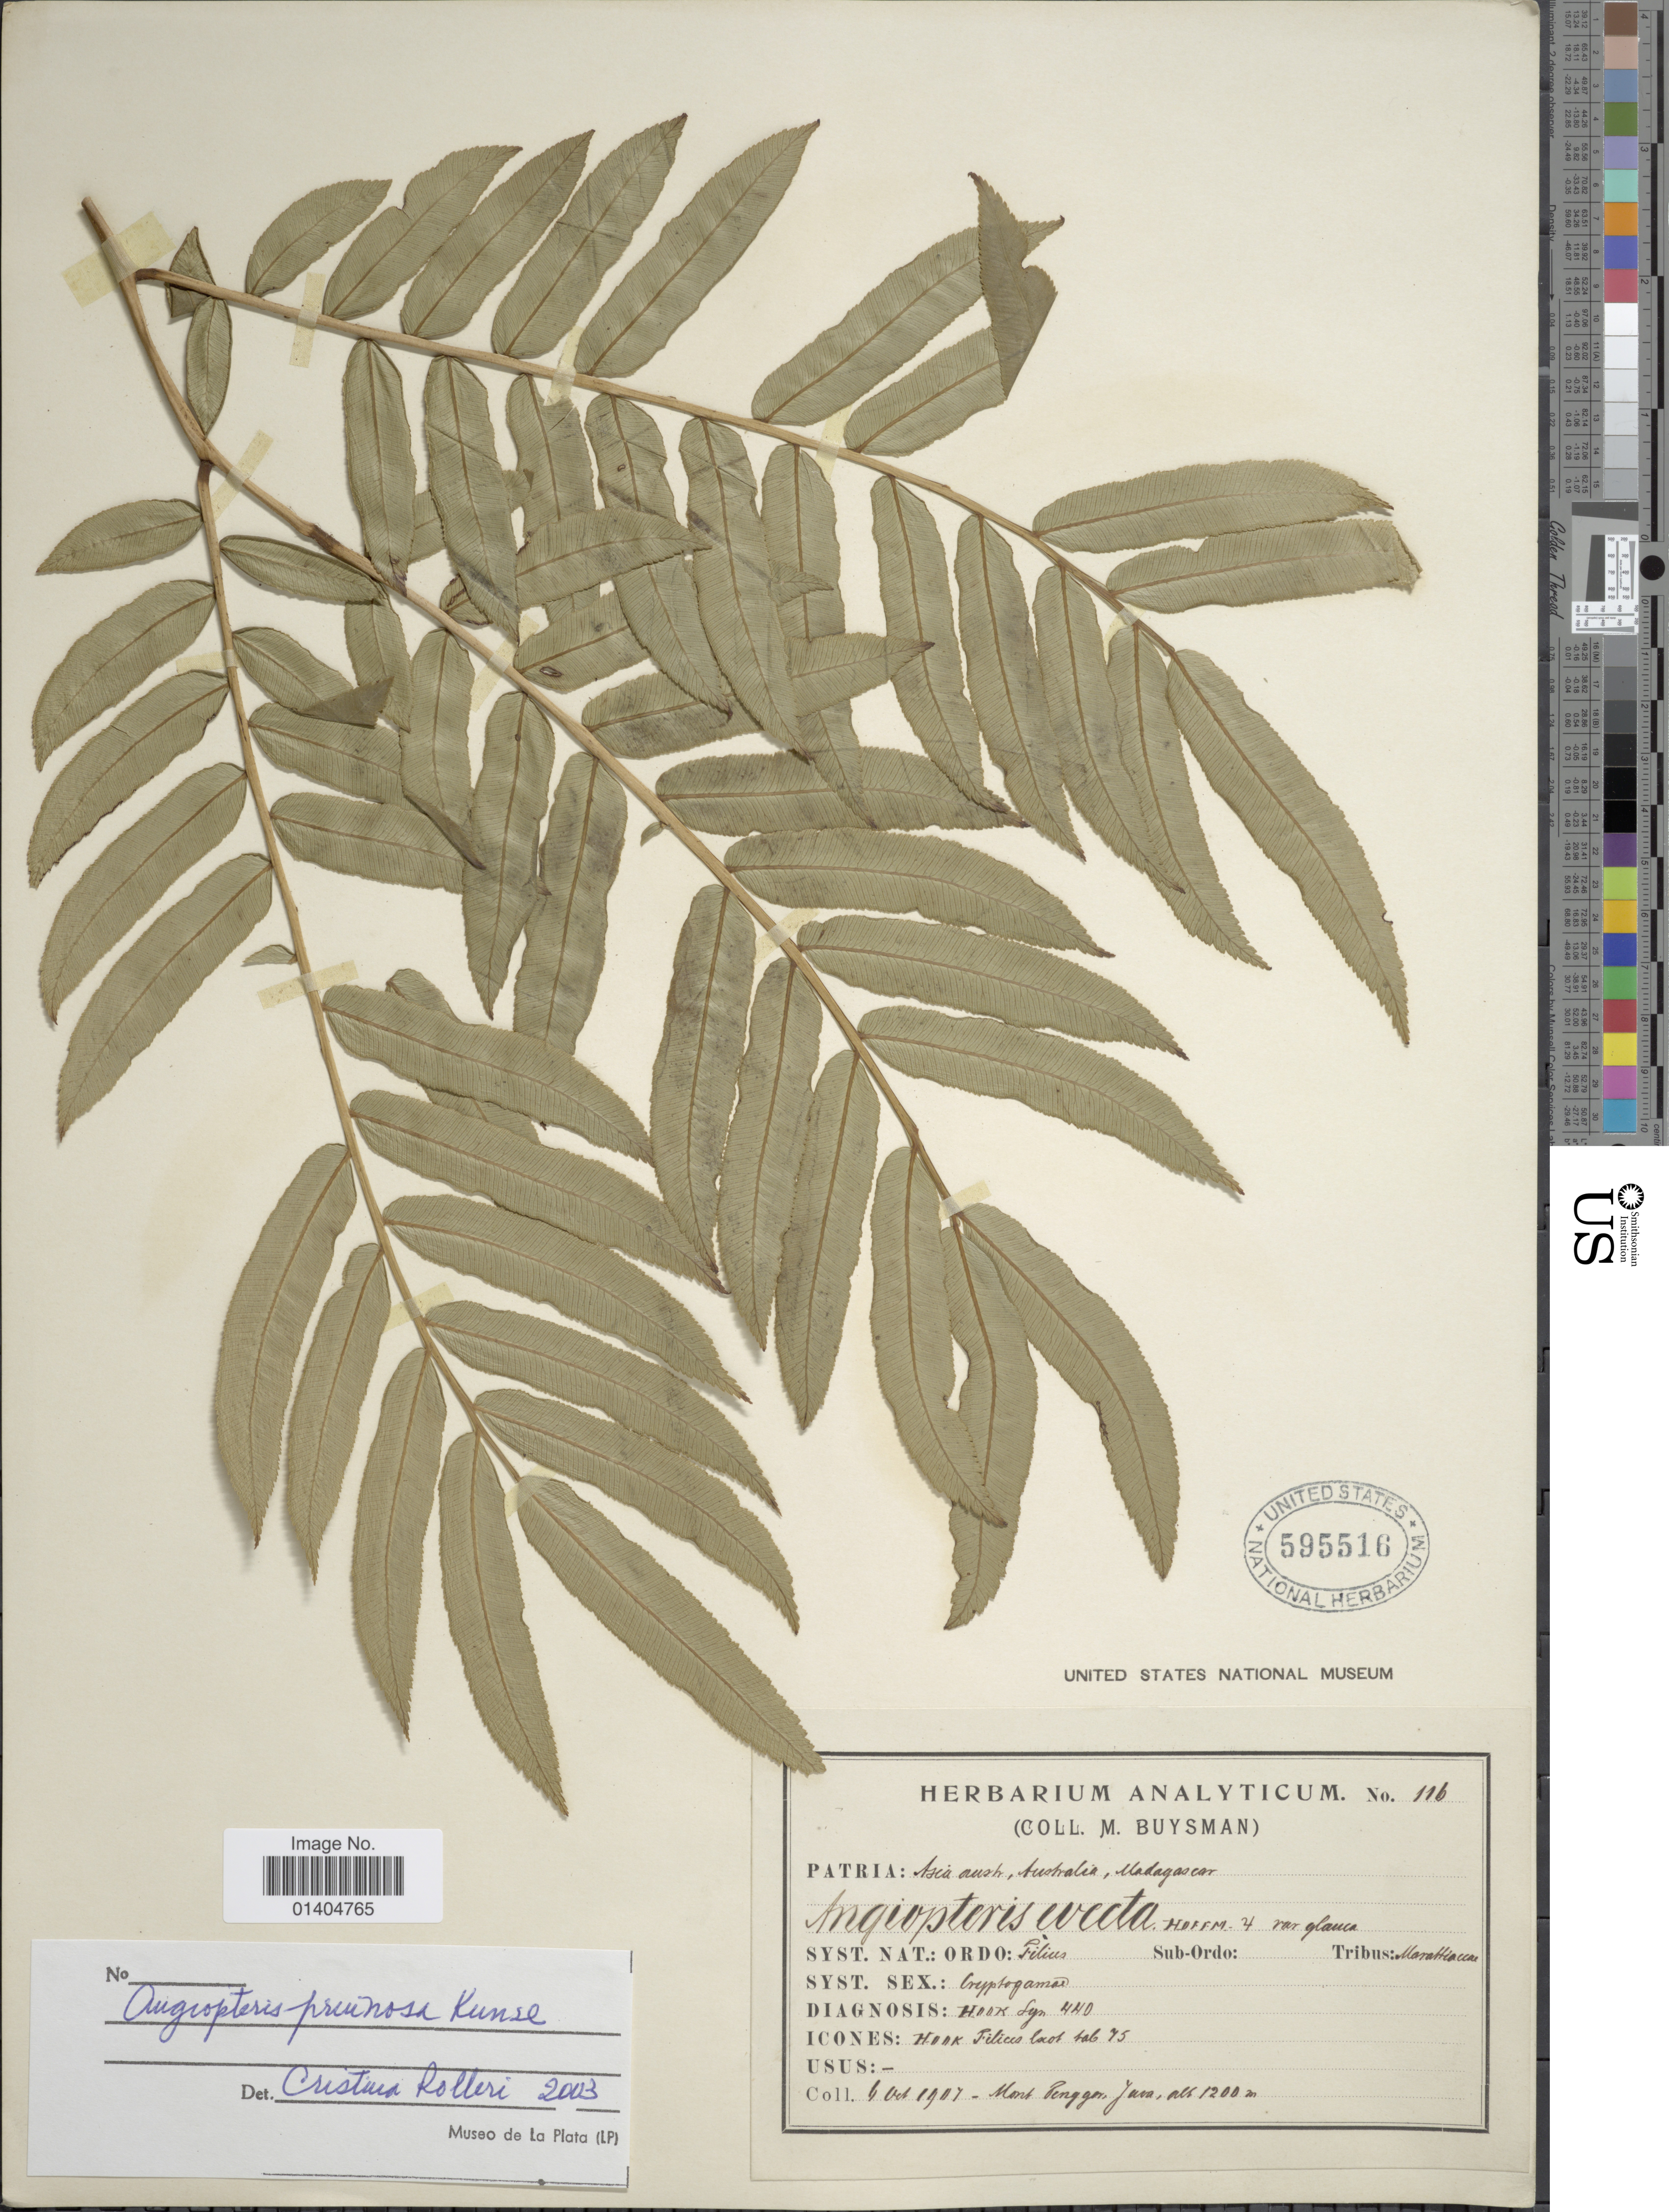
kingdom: Plantae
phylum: Tracheophyta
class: Polypodiopsida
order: Marattiales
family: Marattiaceae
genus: Angiopteris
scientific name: Angiopteris pruinosa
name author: Kunze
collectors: M. Buysman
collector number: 116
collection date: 1907-10-04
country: Indonesia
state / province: Java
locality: Mont Penggan, Java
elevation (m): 1200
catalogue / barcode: US 595516